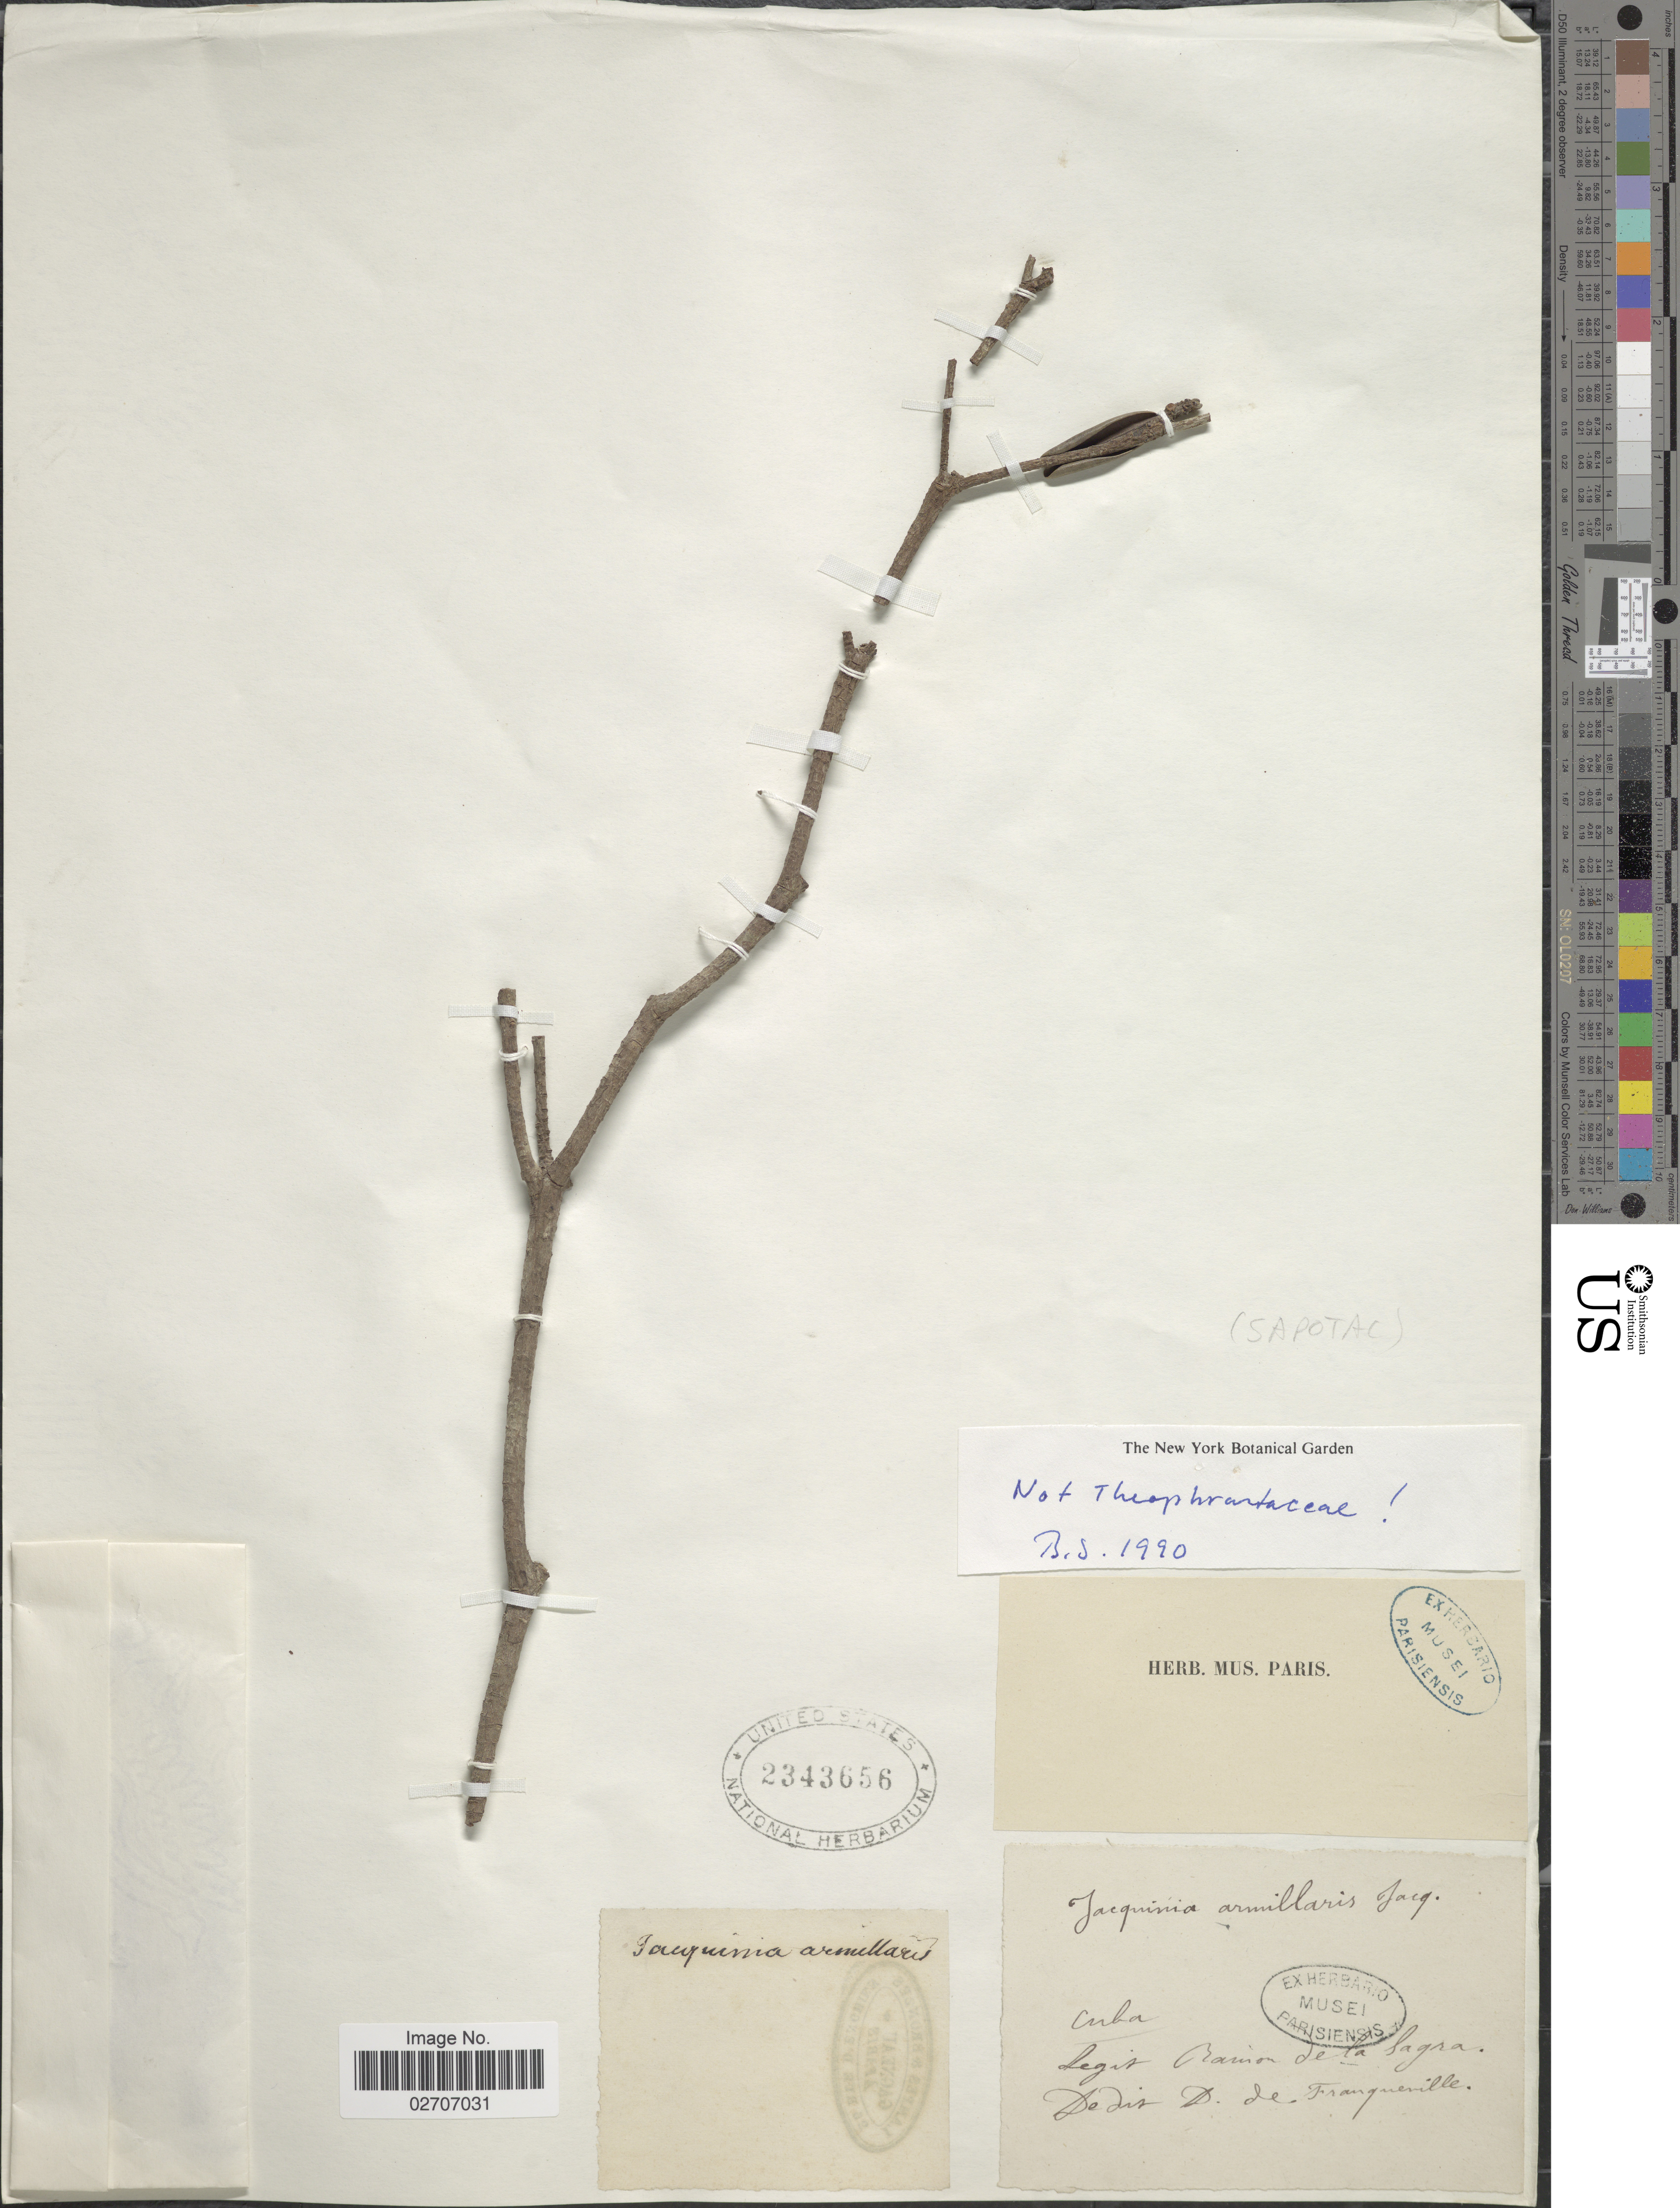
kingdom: Plantae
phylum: Tracheophyta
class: Magnoliopsida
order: Ericales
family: Sapotaceae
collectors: R. de la Sagra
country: Cuba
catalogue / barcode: US 2343656